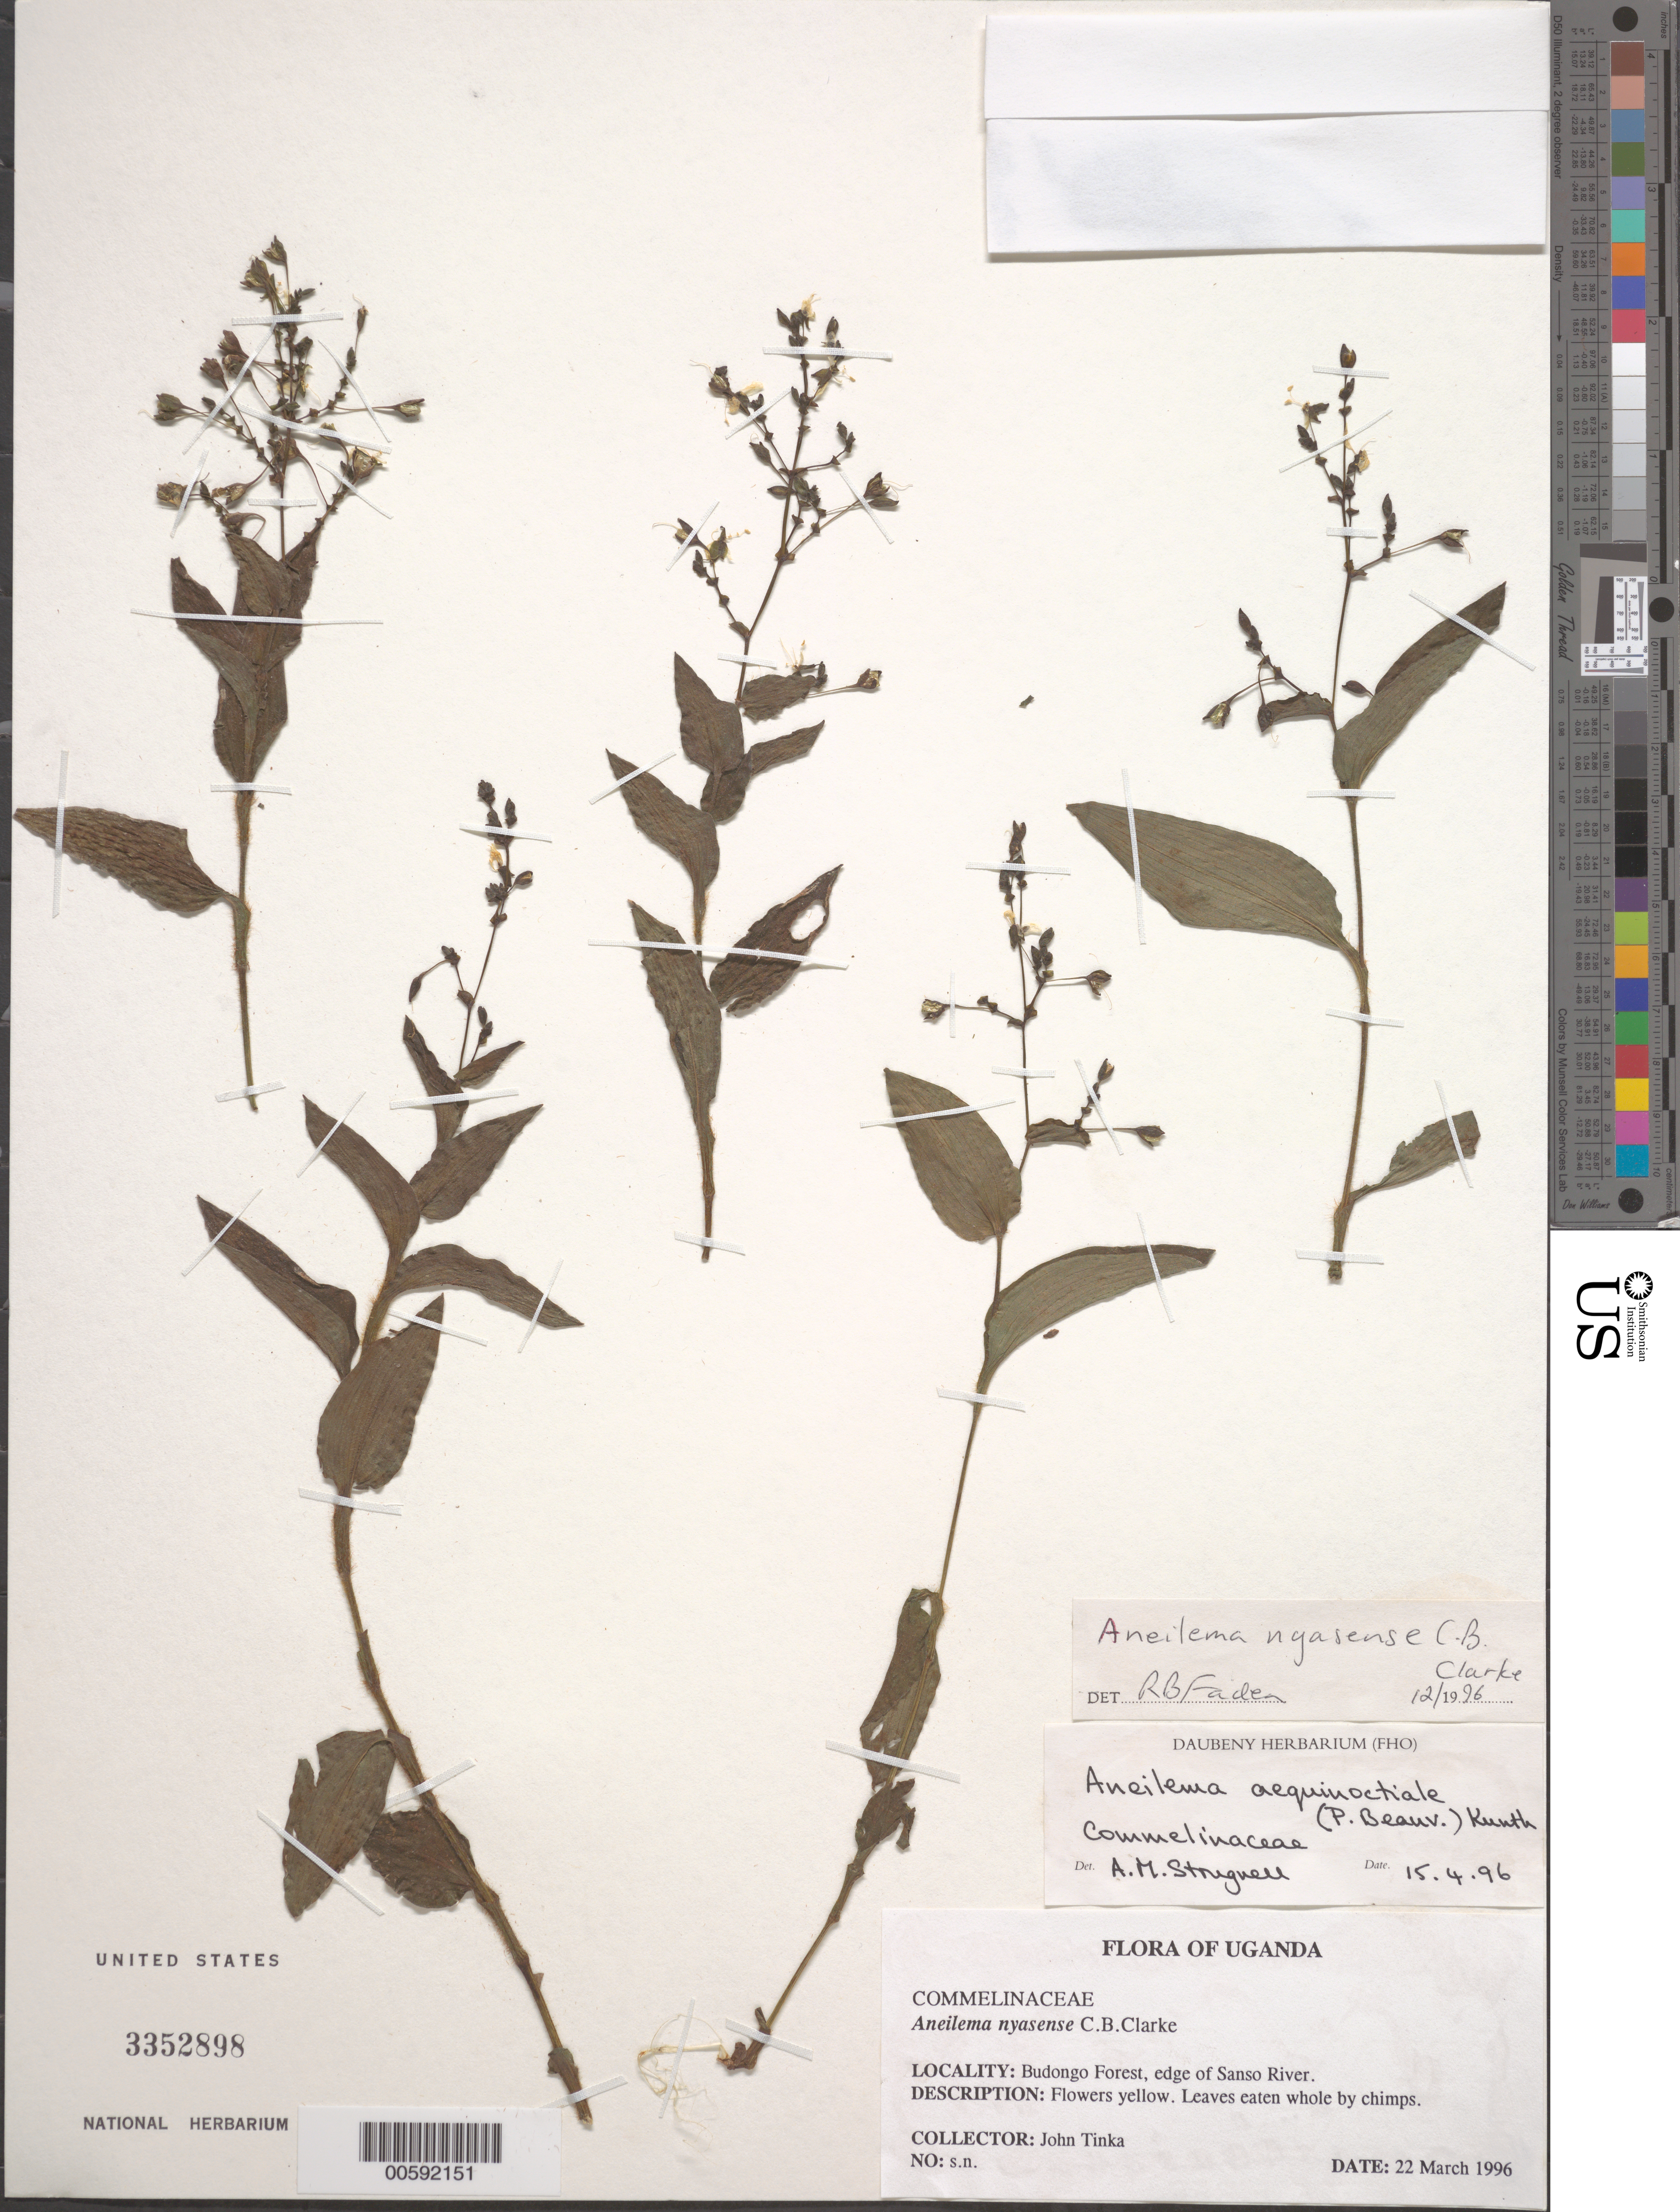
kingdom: Plantae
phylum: Tracheophyta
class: Liliopsida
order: Commelinales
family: Commelinaceae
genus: Aneilema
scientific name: Aneilema nyasense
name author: C.B. Clarke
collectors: J. Tinka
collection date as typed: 22 Mar 1996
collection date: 1996-03-22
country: Uganda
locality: Budongo forest, edge of sanso river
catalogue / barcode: US 3352898